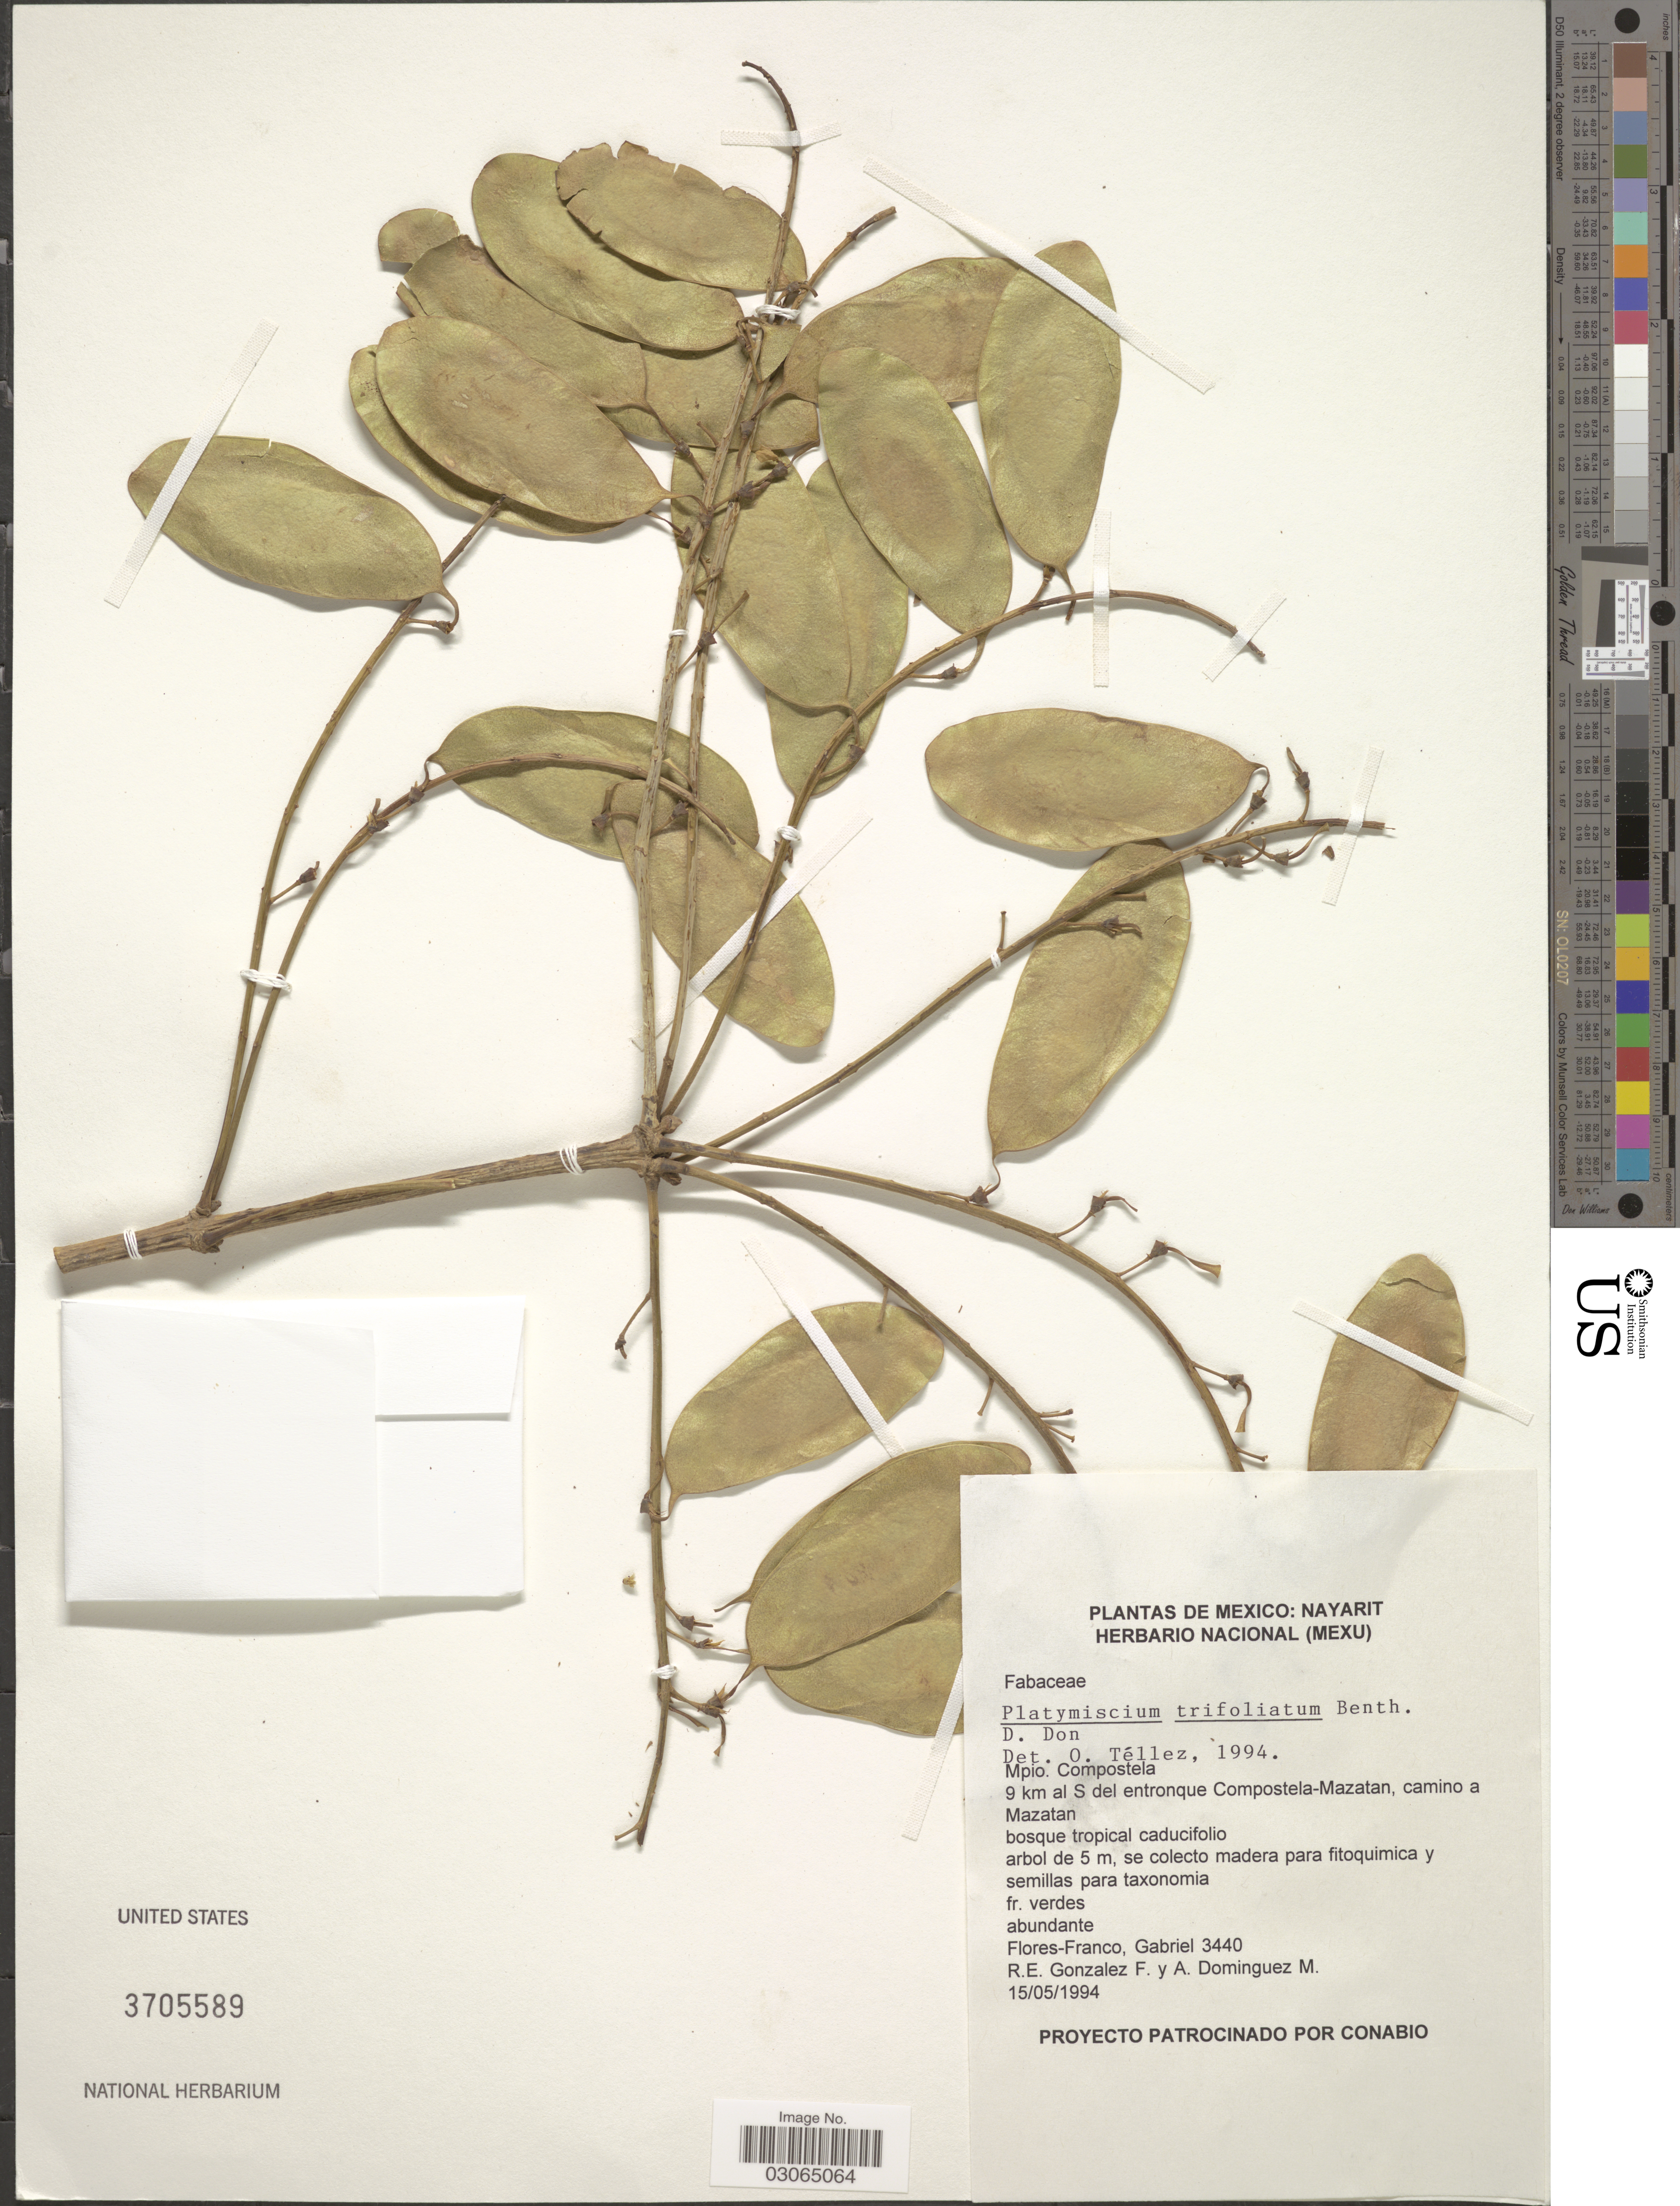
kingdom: Plantae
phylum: Tracheophyta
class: Magnoliopsida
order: Fabales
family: Fabaceae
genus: Platymiscium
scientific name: Platymiscium trifoliolatum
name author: Benth.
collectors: G. Flores F., R. E. Gonzalez F. & A. Dominguez M.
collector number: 3440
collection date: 1994-05-15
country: Mexico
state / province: Nayarit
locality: Mpio. Compostela. 9 km al S del entronque Compostela-Mazatan, camino a Mazatan.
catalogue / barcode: US 3705589